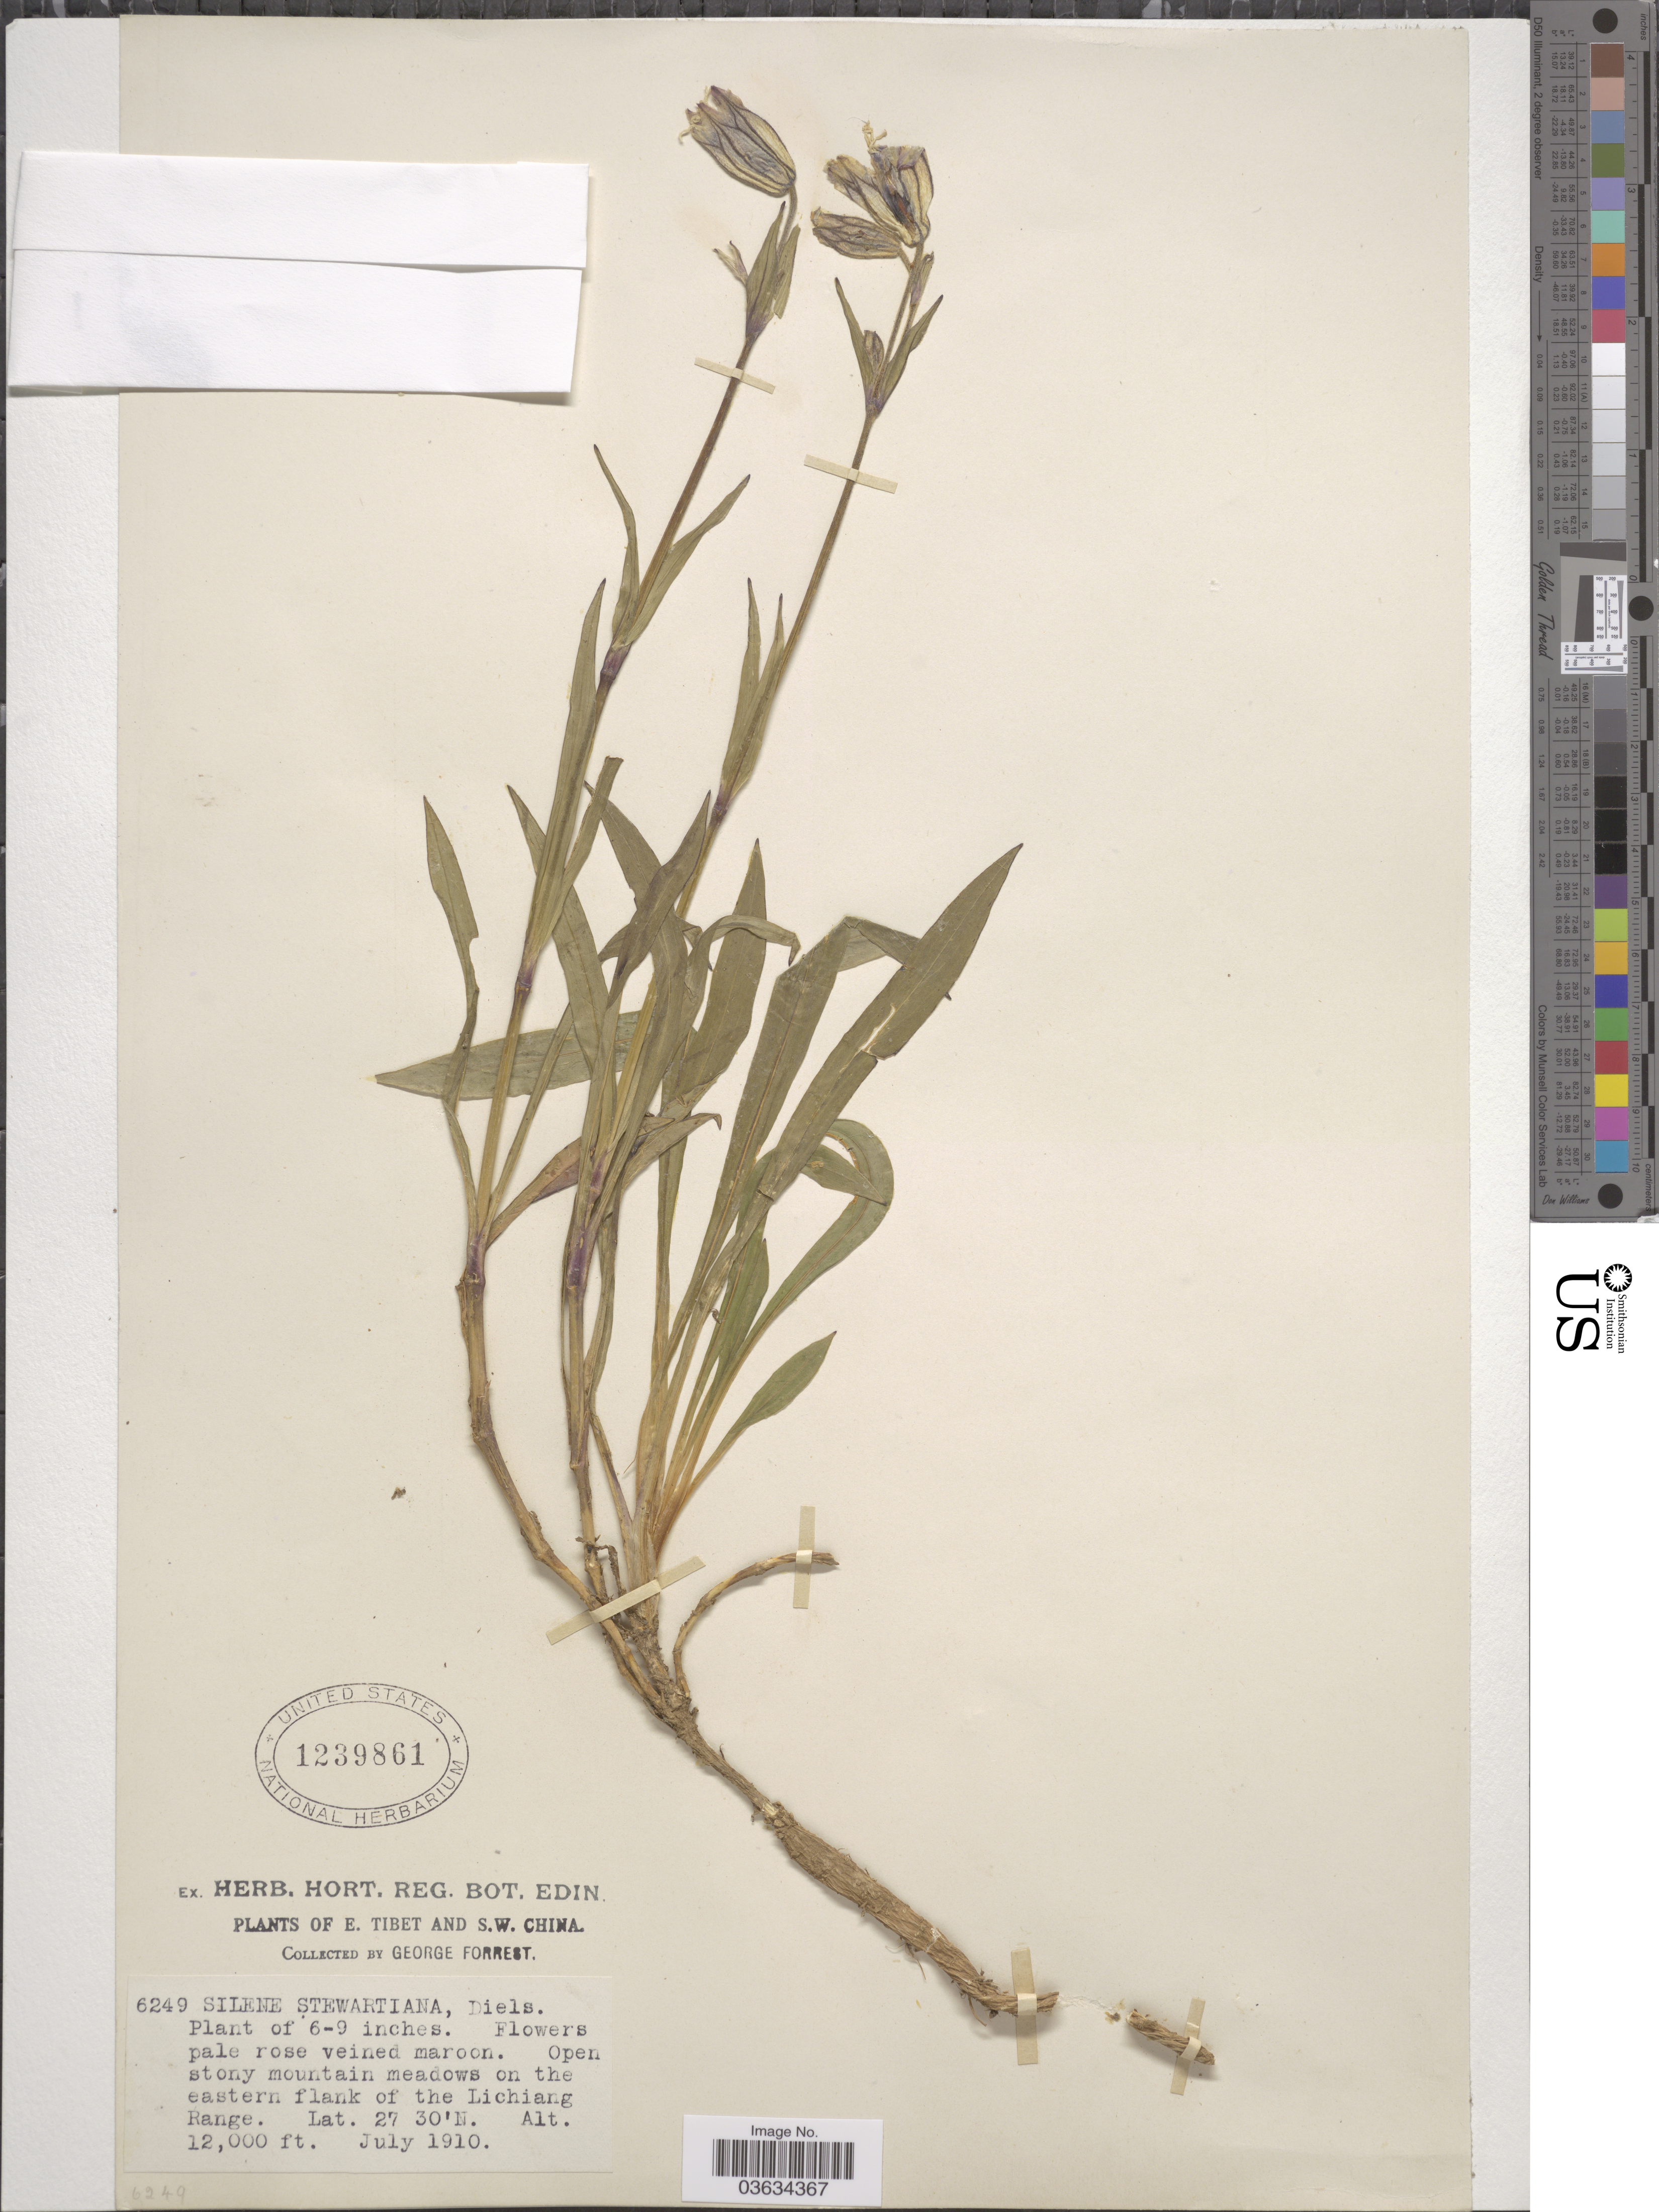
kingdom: Plantae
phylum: Tracheophyta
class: Magnoliopsida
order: Caryophyllales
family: Caryophyllaceae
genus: Silene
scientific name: Silene stewartiana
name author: Diels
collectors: G. Forrest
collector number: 6249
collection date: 1910-07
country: China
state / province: Xizang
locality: E. Tibet and S.W. China. On the eastern flank of the Lichiang Range.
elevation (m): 3658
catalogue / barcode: US 1239861